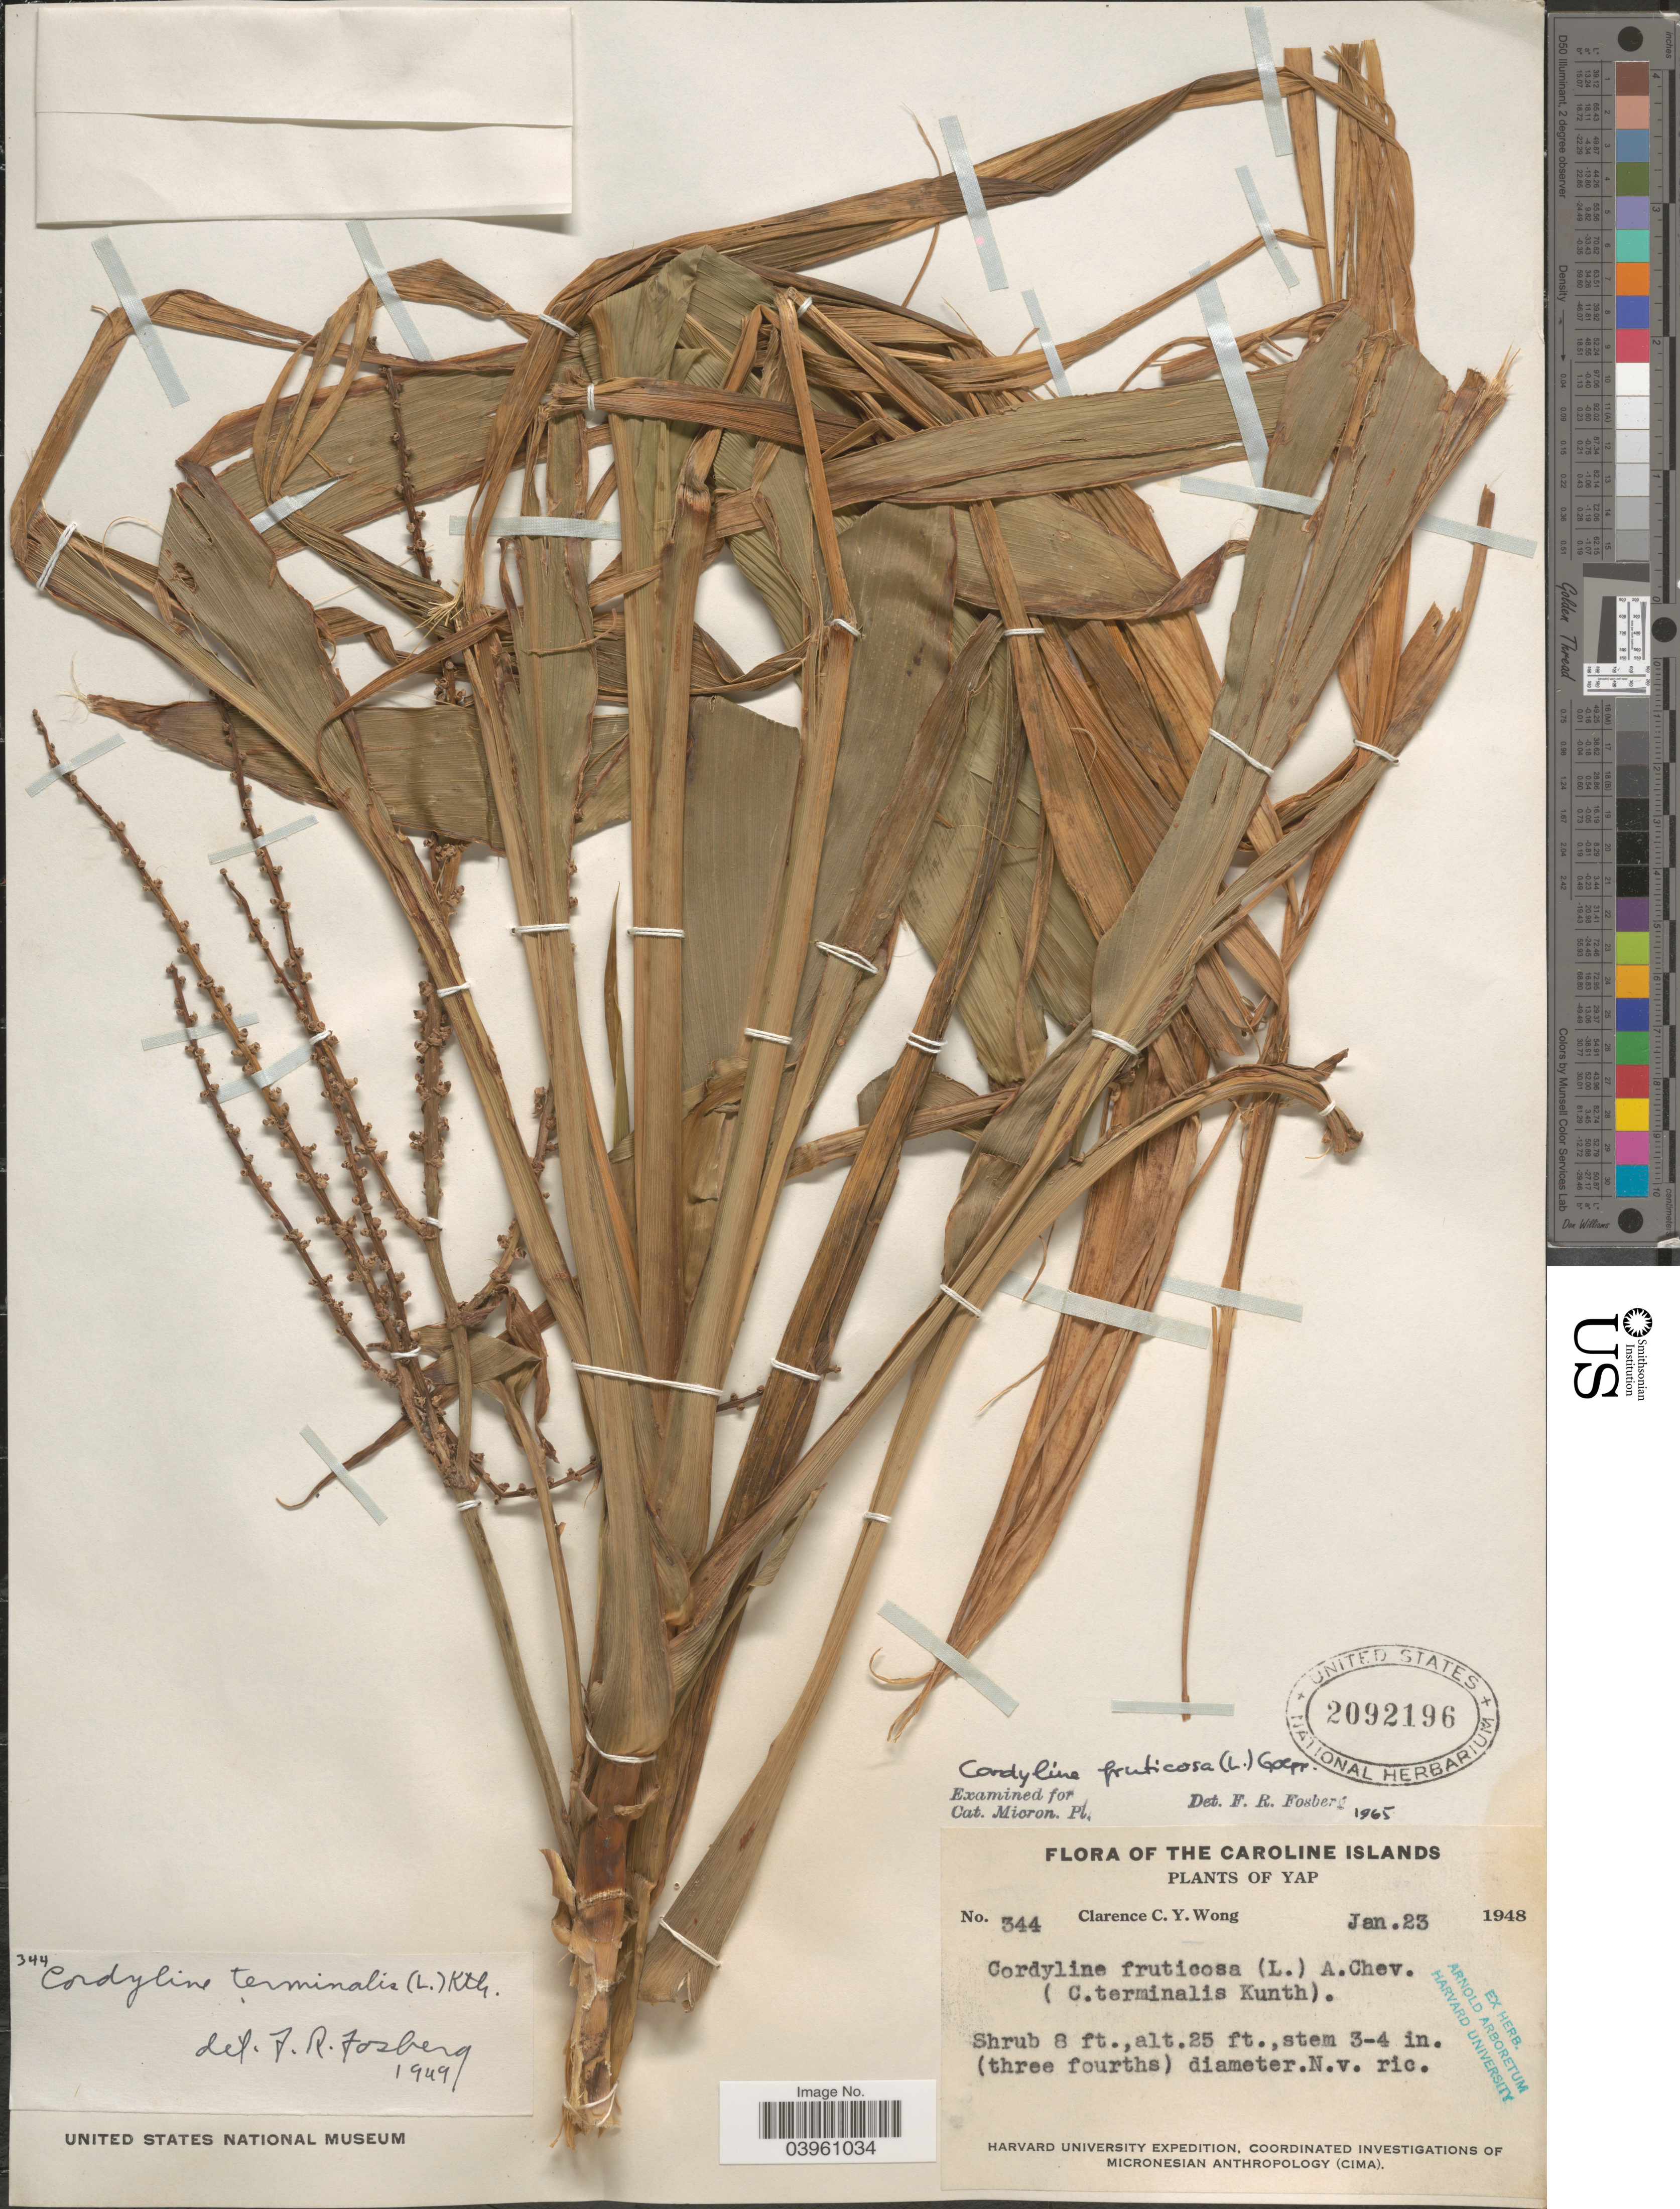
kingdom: Plantae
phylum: Tracheophyta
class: Liliopsida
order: Asparagales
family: Asparagaceae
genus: Cordyline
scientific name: Cordyline fruticosa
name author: (L.) A. Chev.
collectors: C. Y. C. Wong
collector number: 344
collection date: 1948-01-23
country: Micronesia, Federated States of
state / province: Yap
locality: The Caroline Islands.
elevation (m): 8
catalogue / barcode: US 2092196